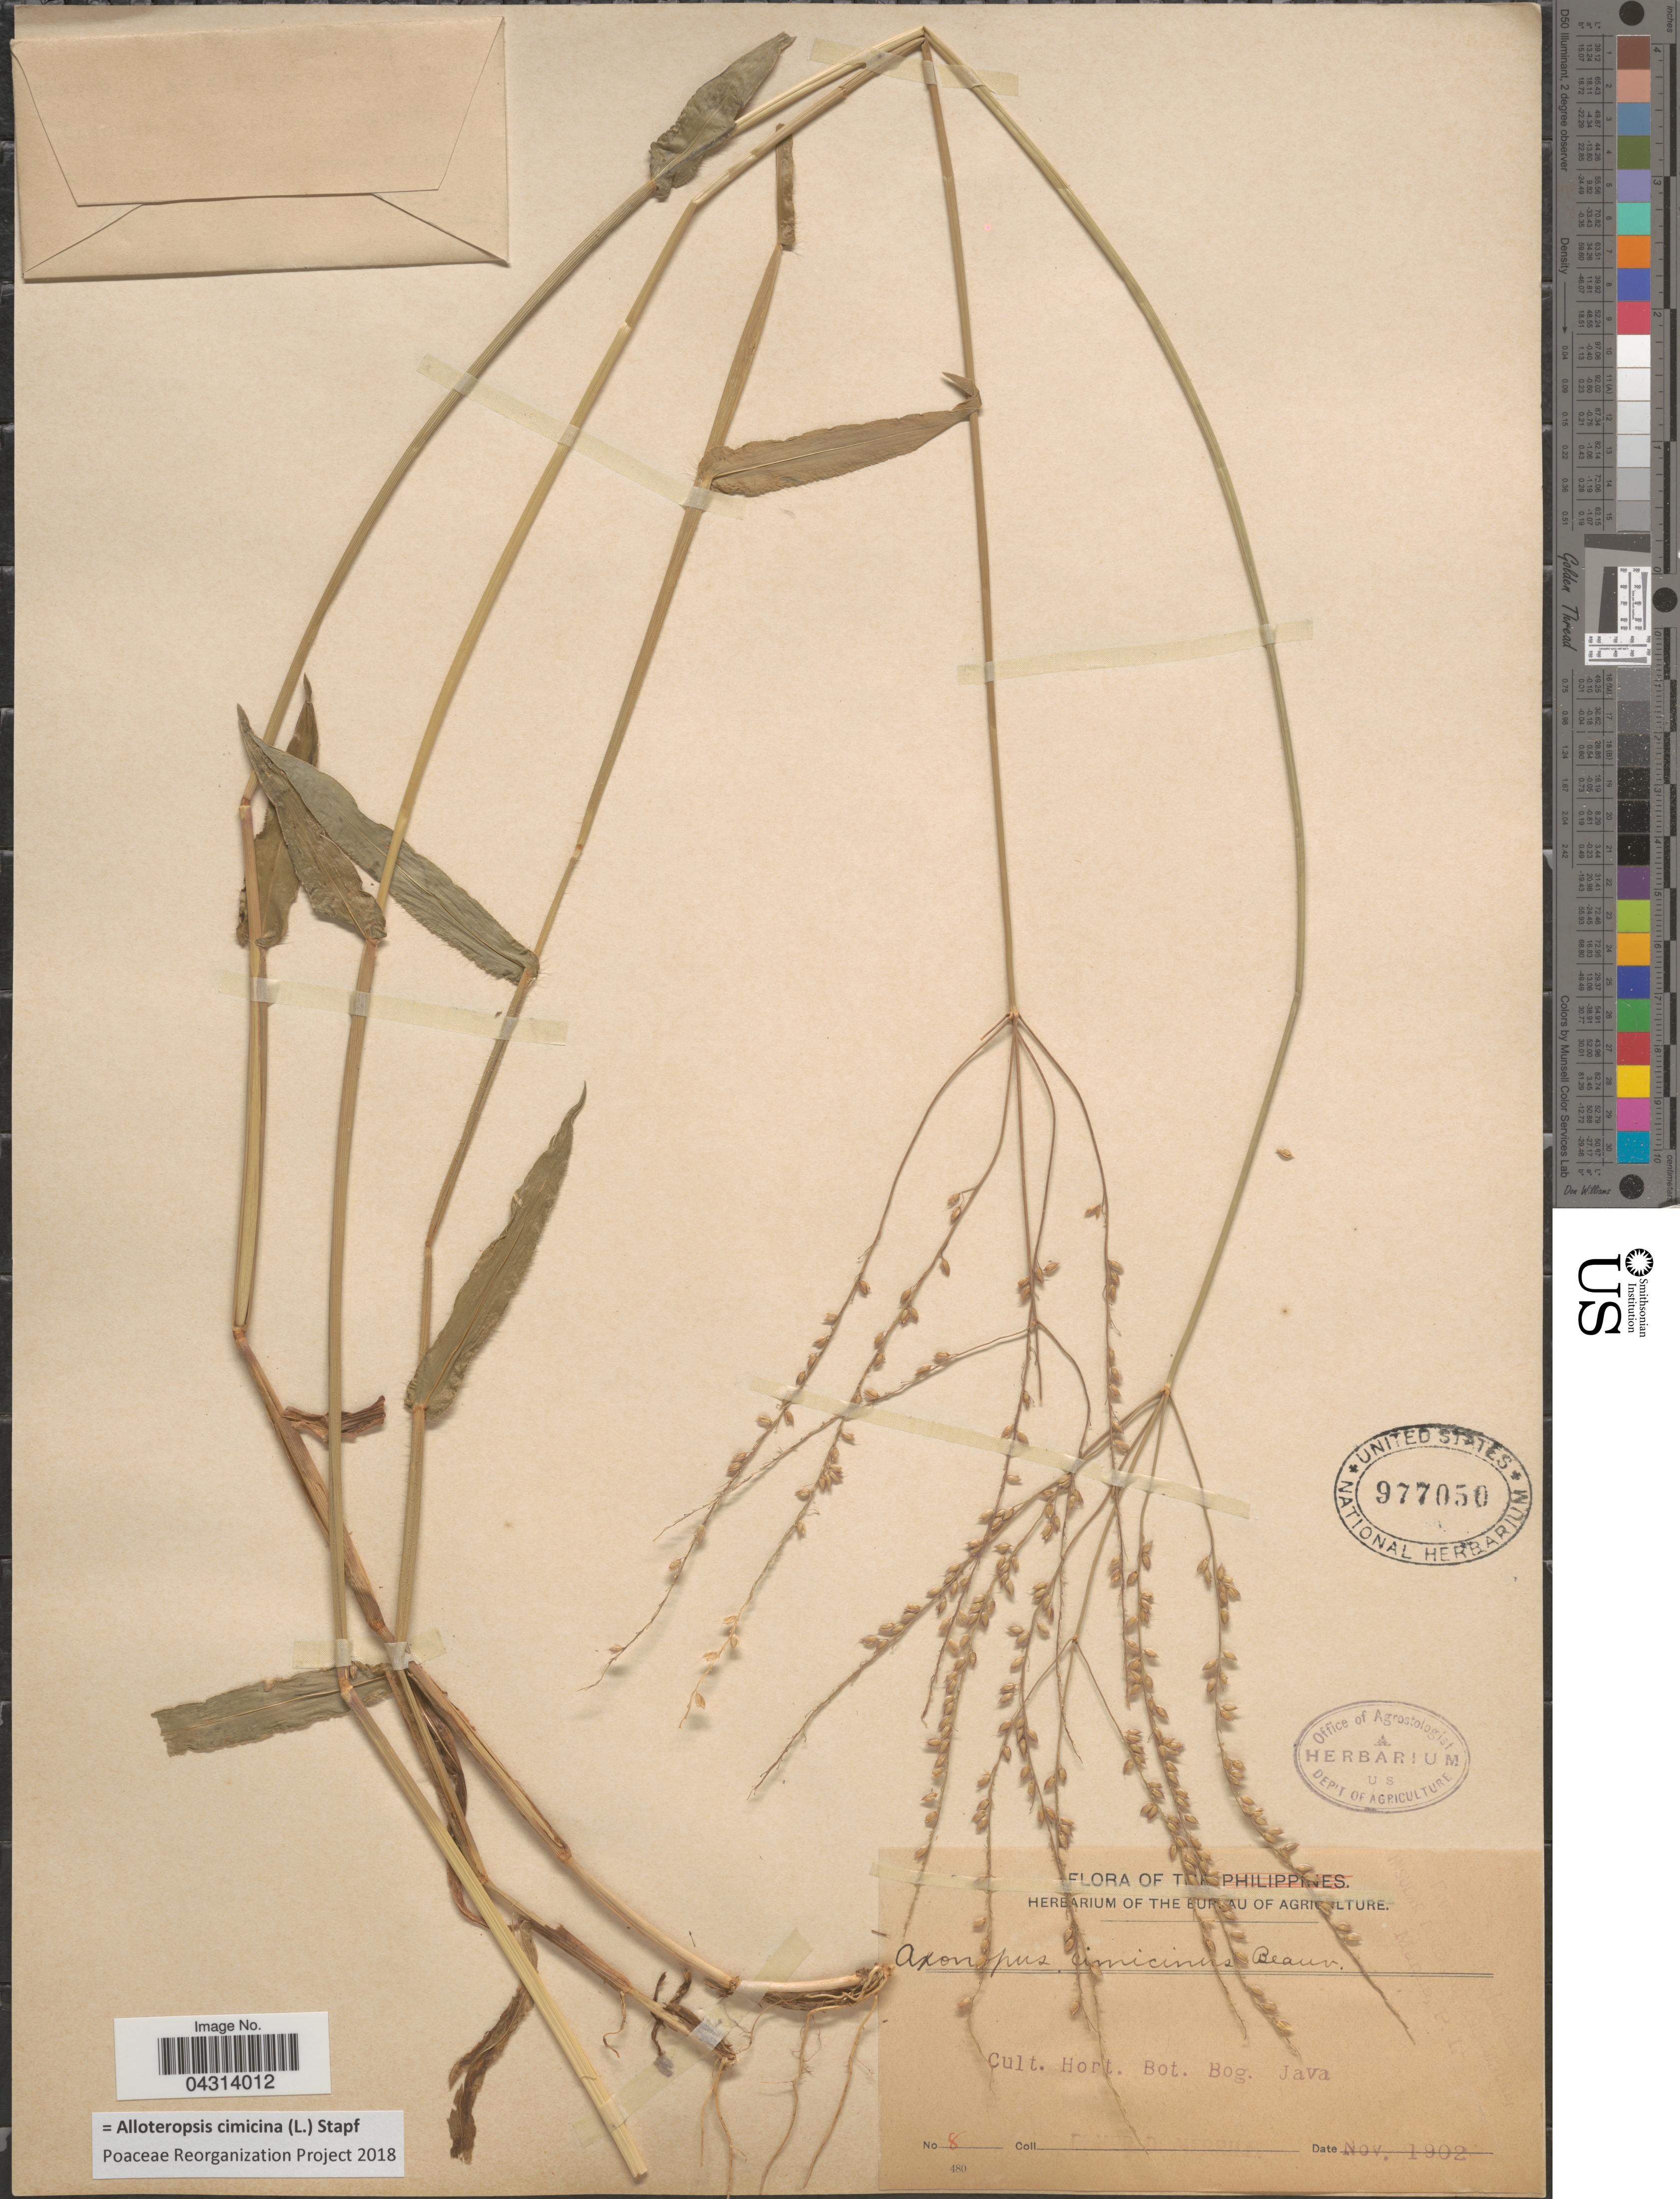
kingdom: Plantae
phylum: Tracheophyta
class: Liliopsida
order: Poales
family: Poaceae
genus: Alloteropsis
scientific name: Alloteropsis cimicina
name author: (L.) Stapf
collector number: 8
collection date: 1902-11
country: Indonesia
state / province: Java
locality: Cult. Hort. Bot. Bog. Java.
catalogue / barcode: US 977050